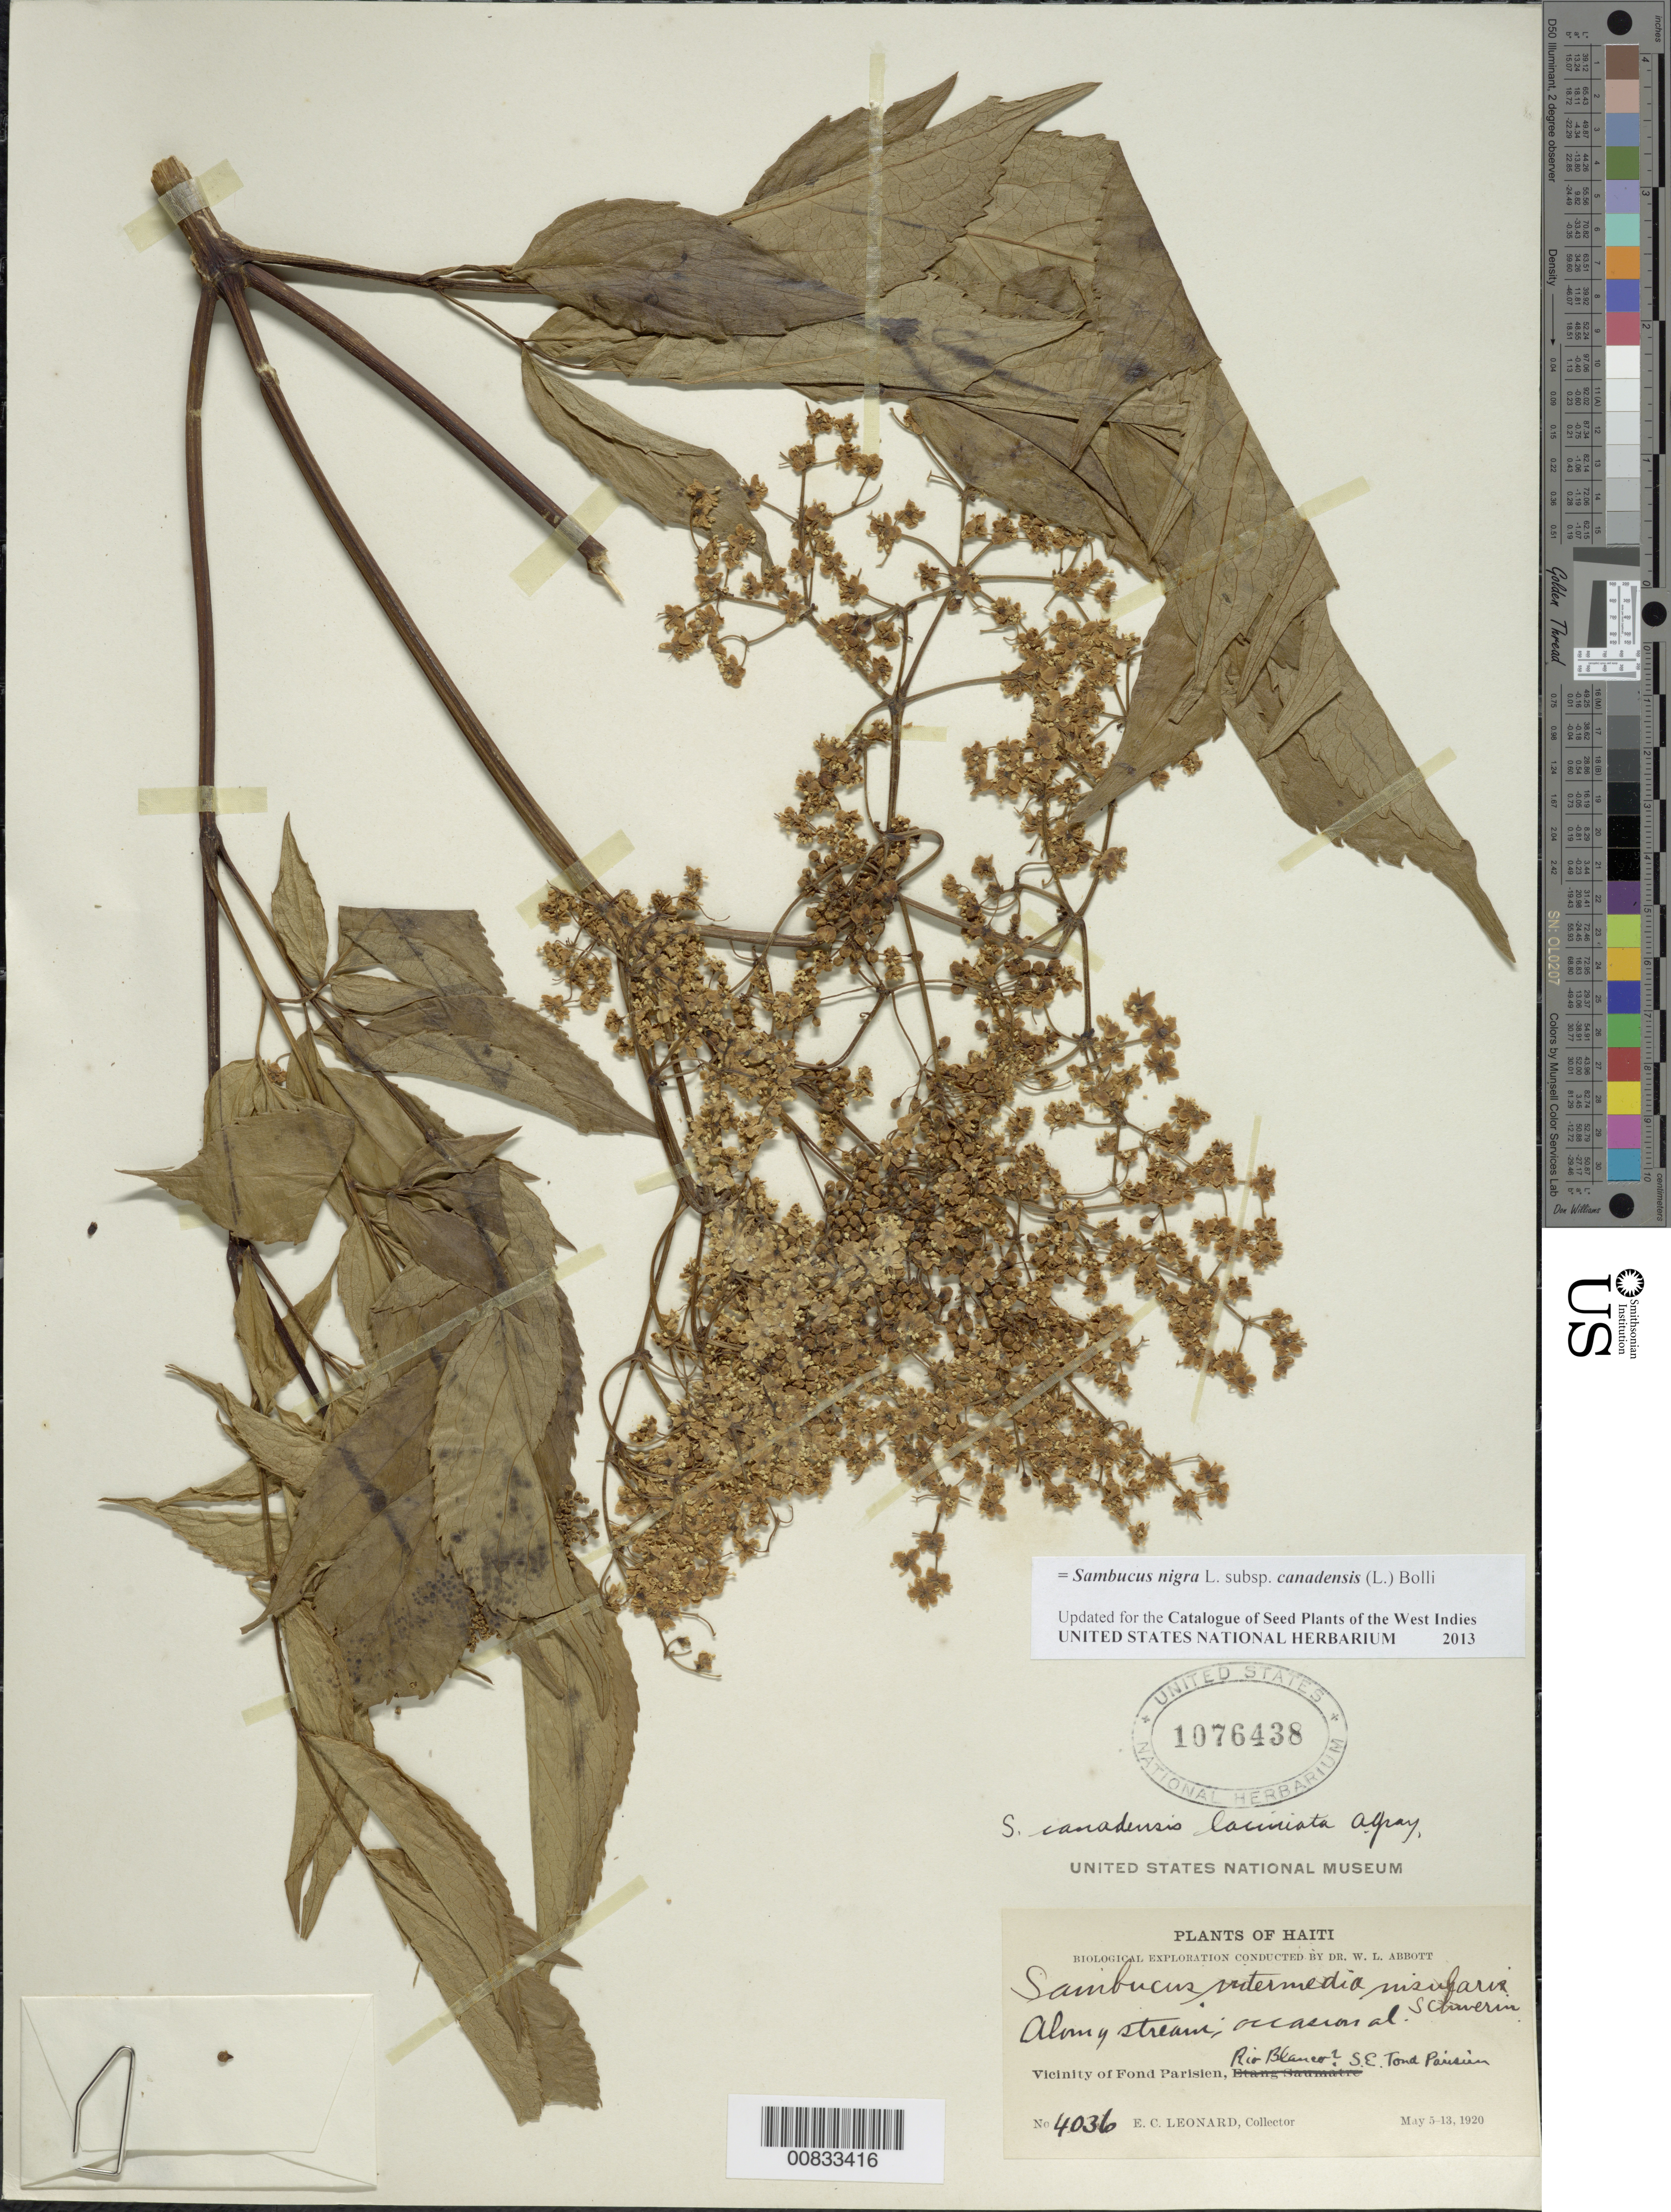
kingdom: Plantae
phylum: Tracheophyta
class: Magnoliopsida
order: Dipsacales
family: Viburnaceae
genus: Sambucus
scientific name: Sambucus nigra subsp. canadensis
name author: (L.) Bolli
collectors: E. C. Leonard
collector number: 4036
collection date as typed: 05 May 1920 to 13 May 1920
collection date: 1920-05-05/1920-05-13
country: Haiti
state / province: Ouest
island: Hispaniola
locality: Vicinity of Fond Parisien, Rio Blanco (?), SE of town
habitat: Along stream; occasional.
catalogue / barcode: US 1076438